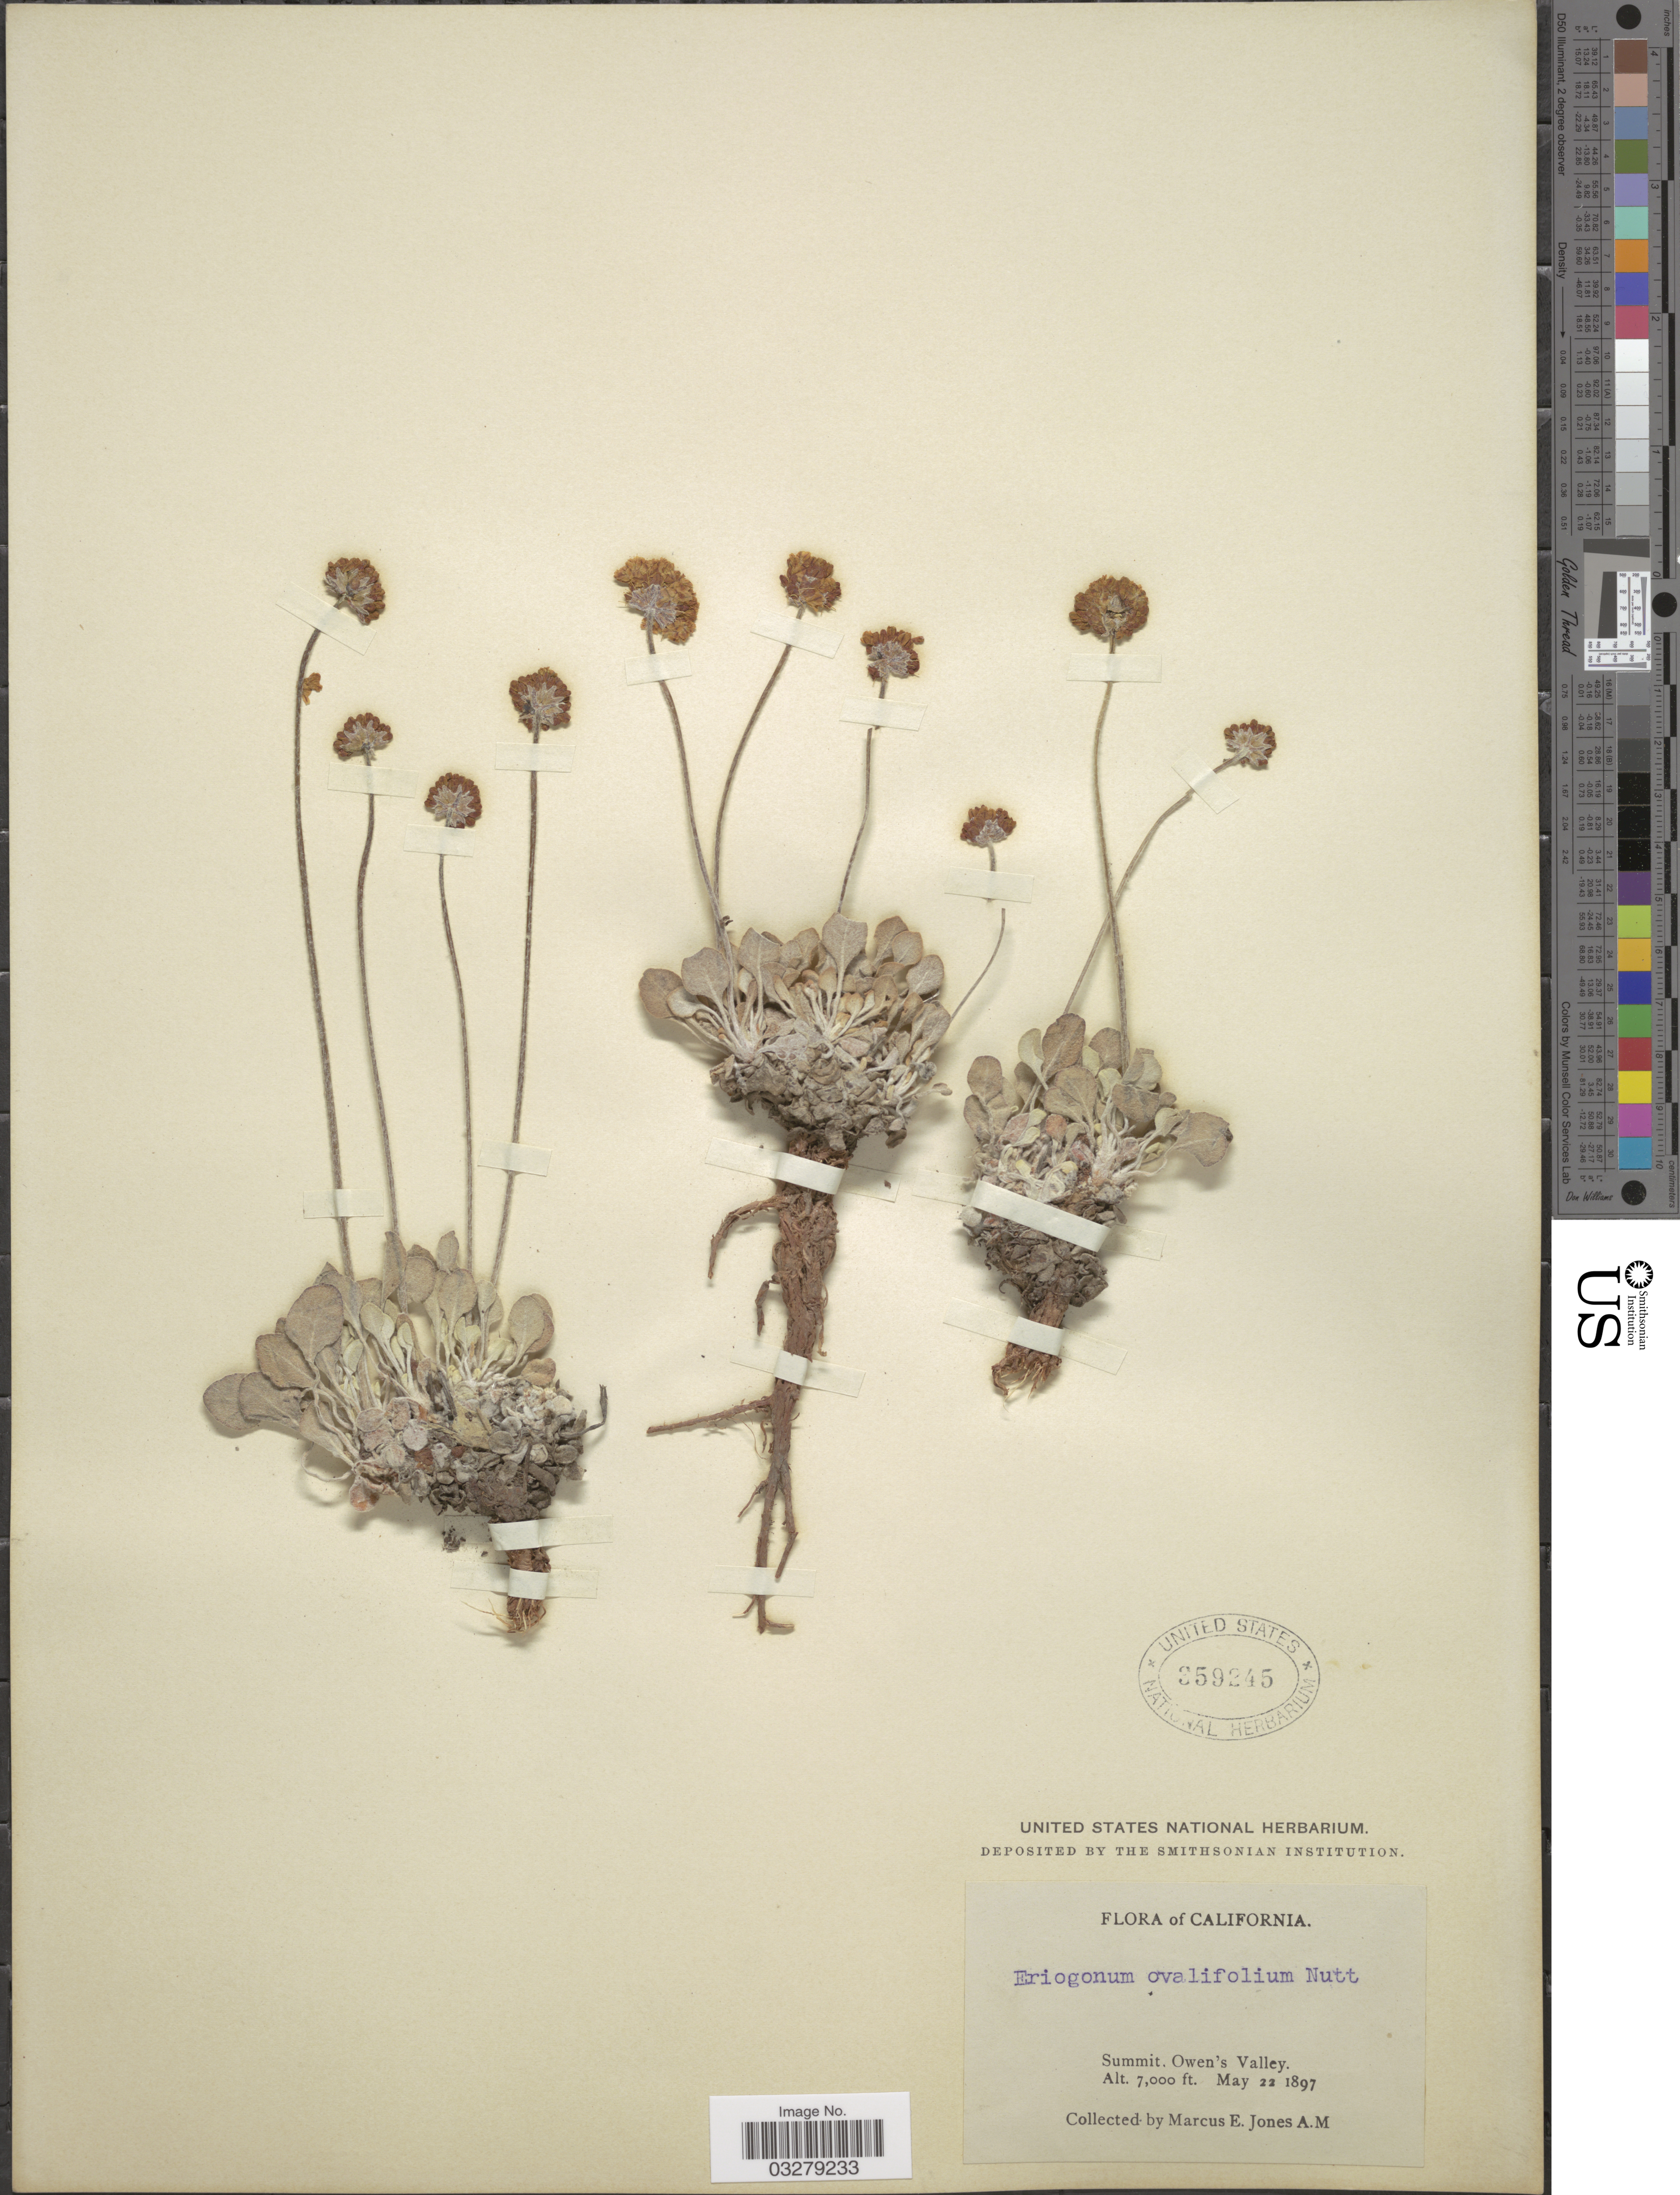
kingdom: Plantae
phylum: Tracheophyta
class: Magnoliopsida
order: Caryophyllales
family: Polygonaceae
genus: Eriogonum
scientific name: Eriogonum ovalifolium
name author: Nutt.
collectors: M. E. Jones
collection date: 1897-05-22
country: United States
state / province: California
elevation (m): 2134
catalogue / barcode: US 359245